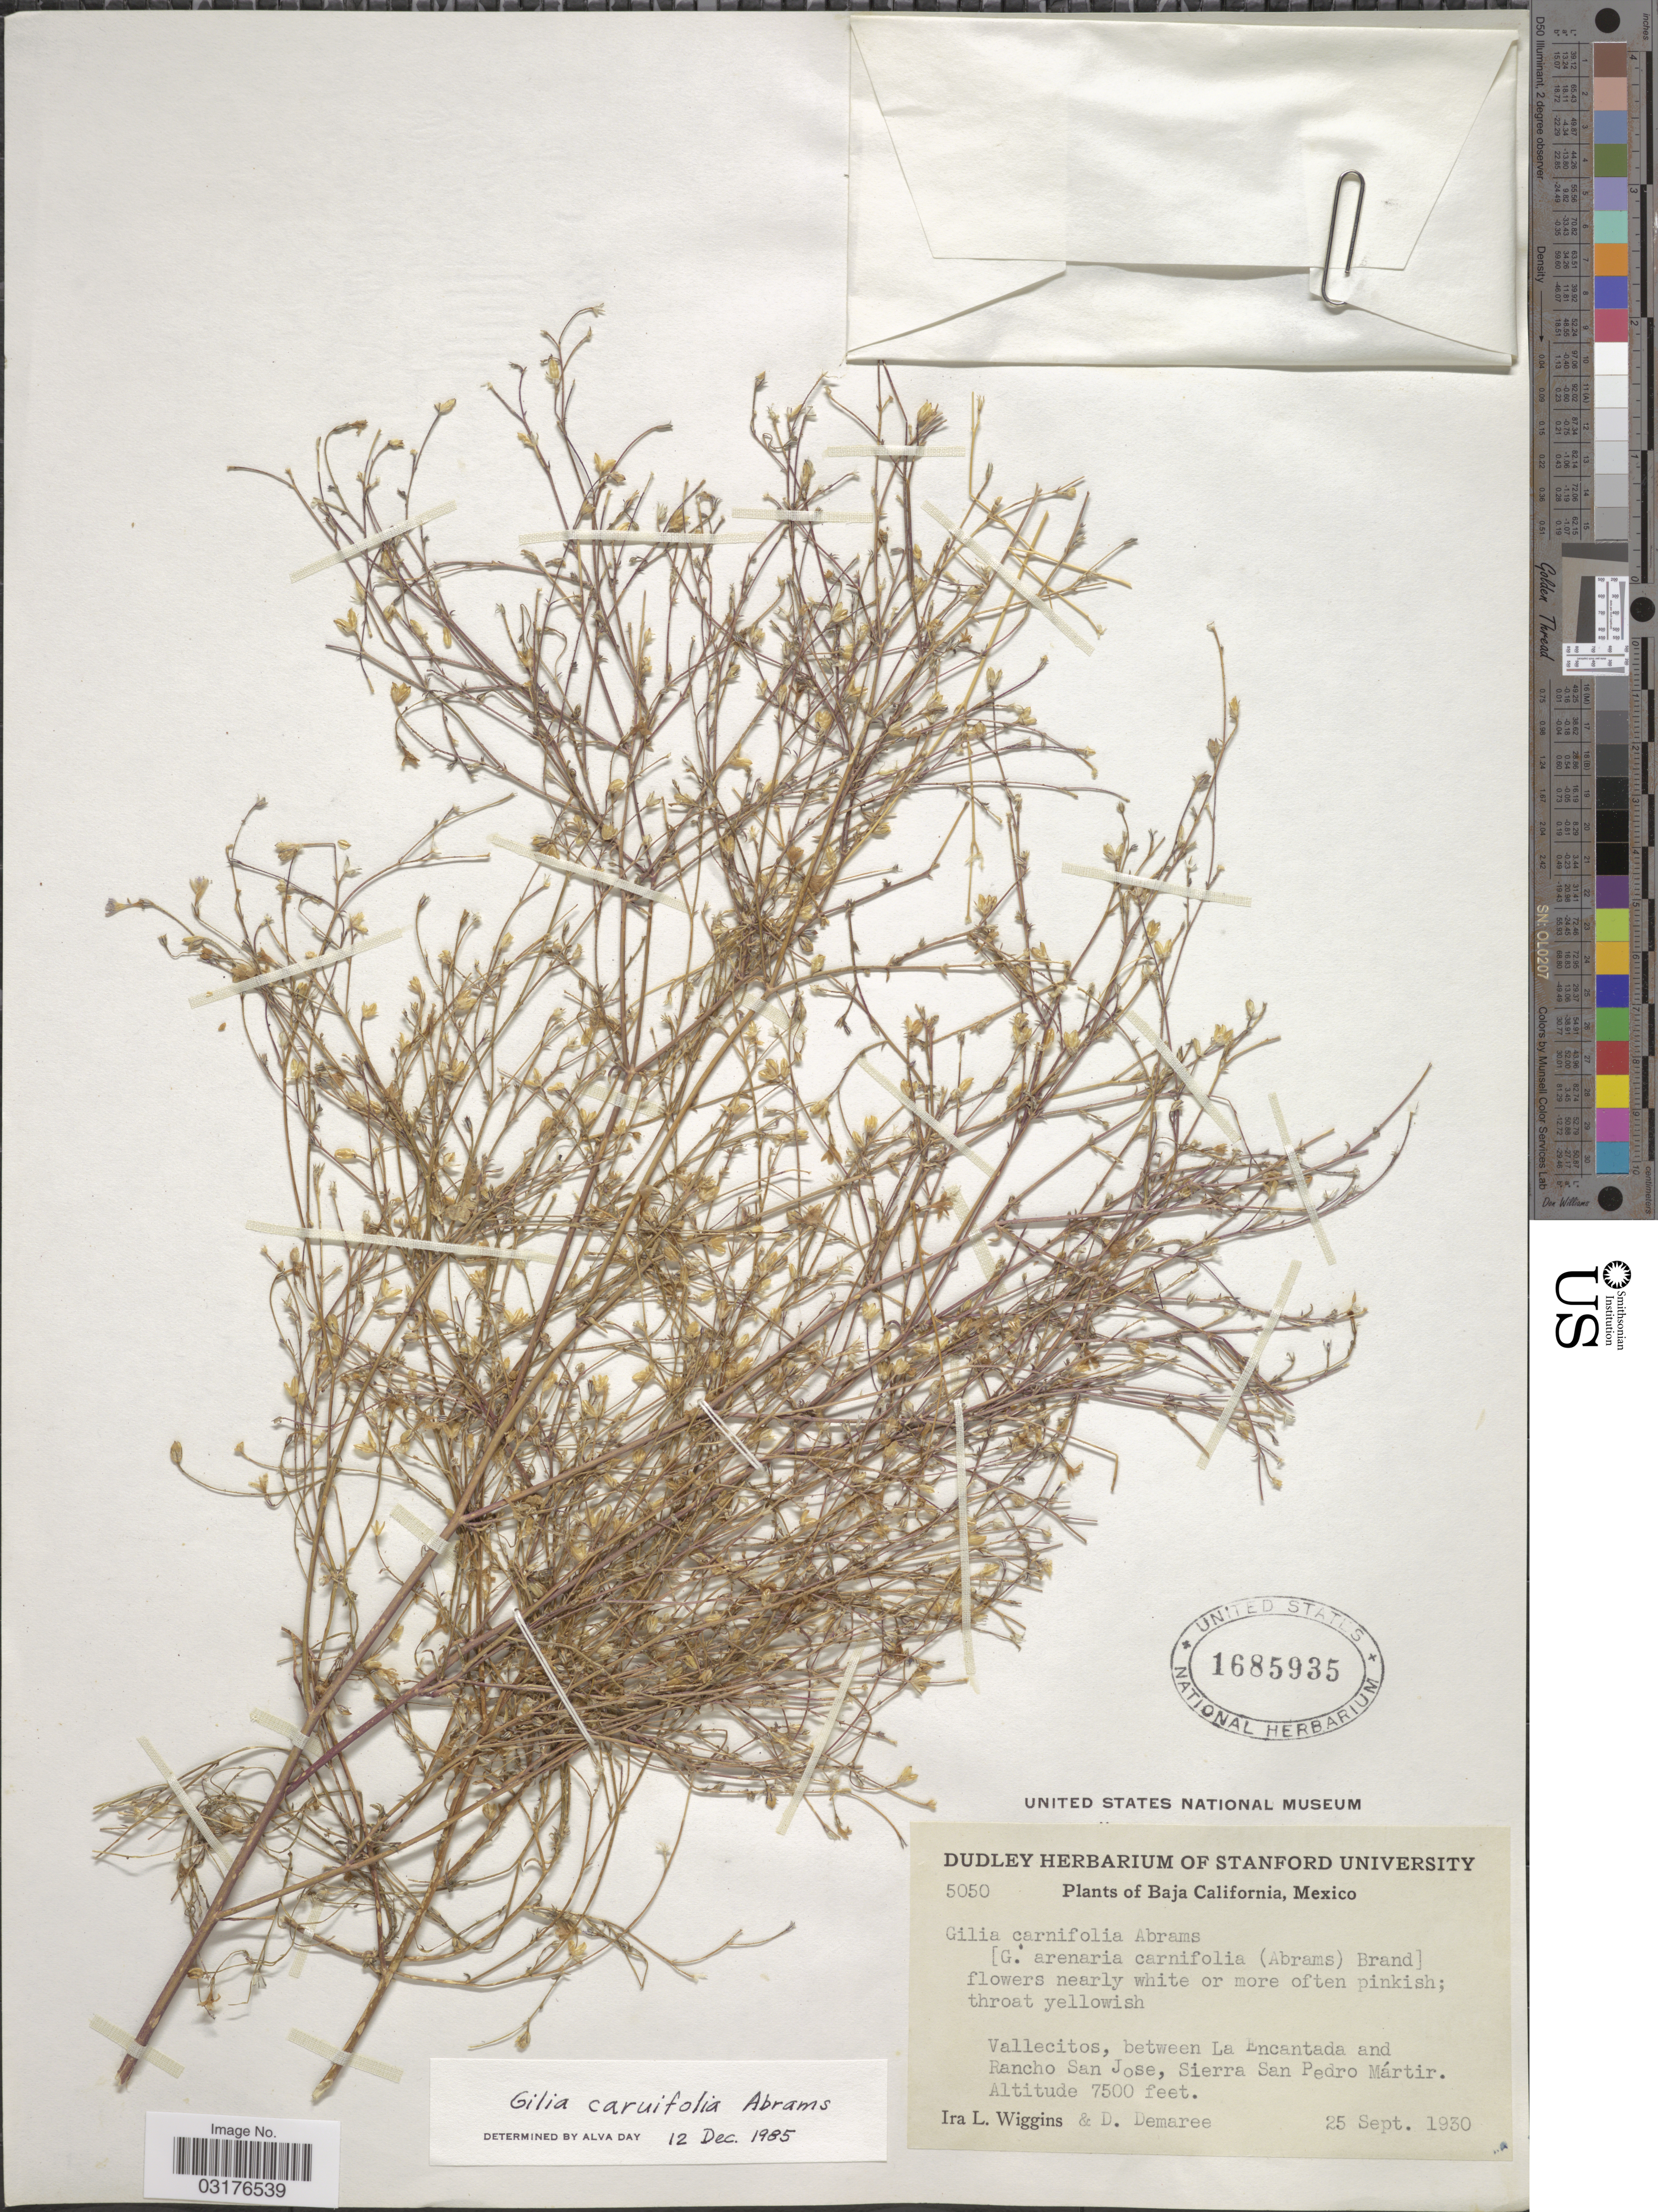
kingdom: Plantae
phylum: Tracheophyta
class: Magnoliopsida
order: Ericales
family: Polemoniaceae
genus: Saltugilia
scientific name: Saltugilia caruifolia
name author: (Abrams) L.A. Johnson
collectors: I. L. Wiggins & D. Demaree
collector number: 5050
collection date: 1930-09-25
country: Mexico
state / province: Baja California Norte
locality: Vallecitos, between La Encantada and Rancho San Jose, Sierra San Pedro Mártir.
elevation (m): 2286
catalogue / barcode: US 1685935